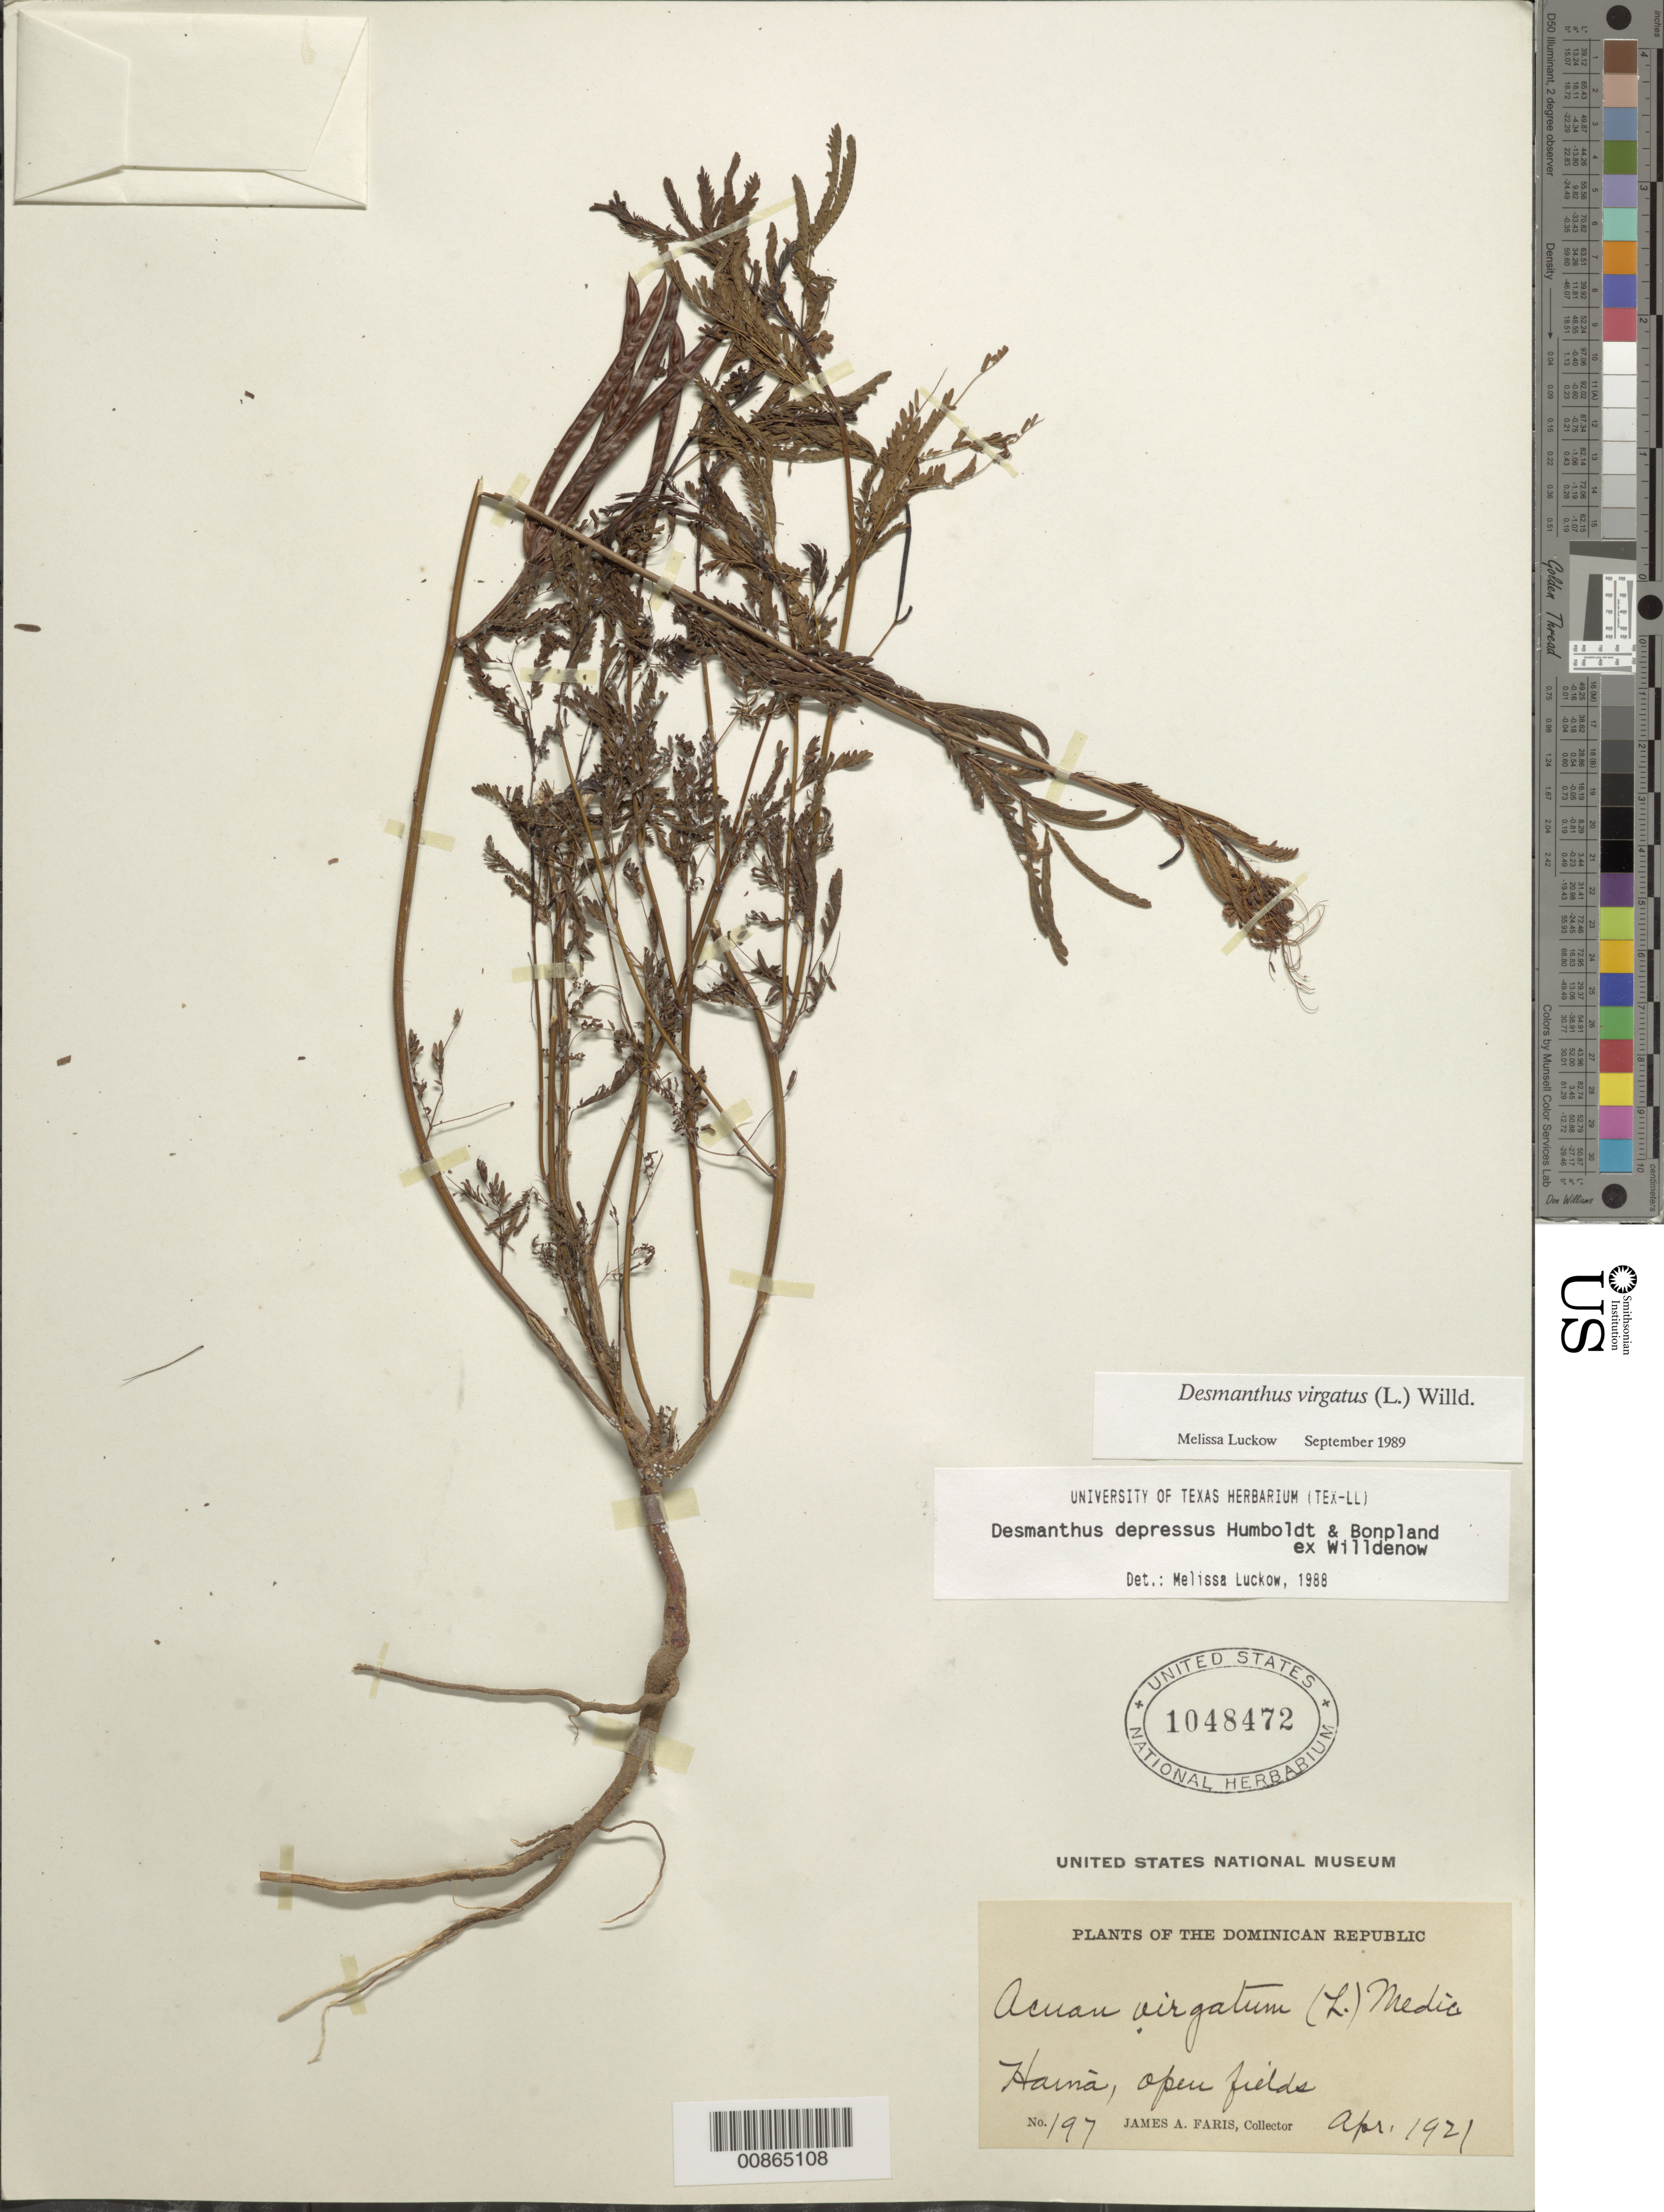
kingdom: Plantae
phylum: Tracheophyta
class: Magnoliopsida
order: Fabales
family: Fabaceae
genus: Desmanthus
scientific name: Desmanthus virgatus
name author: (L.) Willd.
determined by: Luckow, M. A.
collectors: J. Faris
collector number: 197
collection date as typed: Apr 1921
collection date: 1921-04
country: Dominican Republic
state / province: San Cristóbal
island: Hispaniola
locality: Haina.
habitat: Open fields.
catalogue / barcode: US 1048472